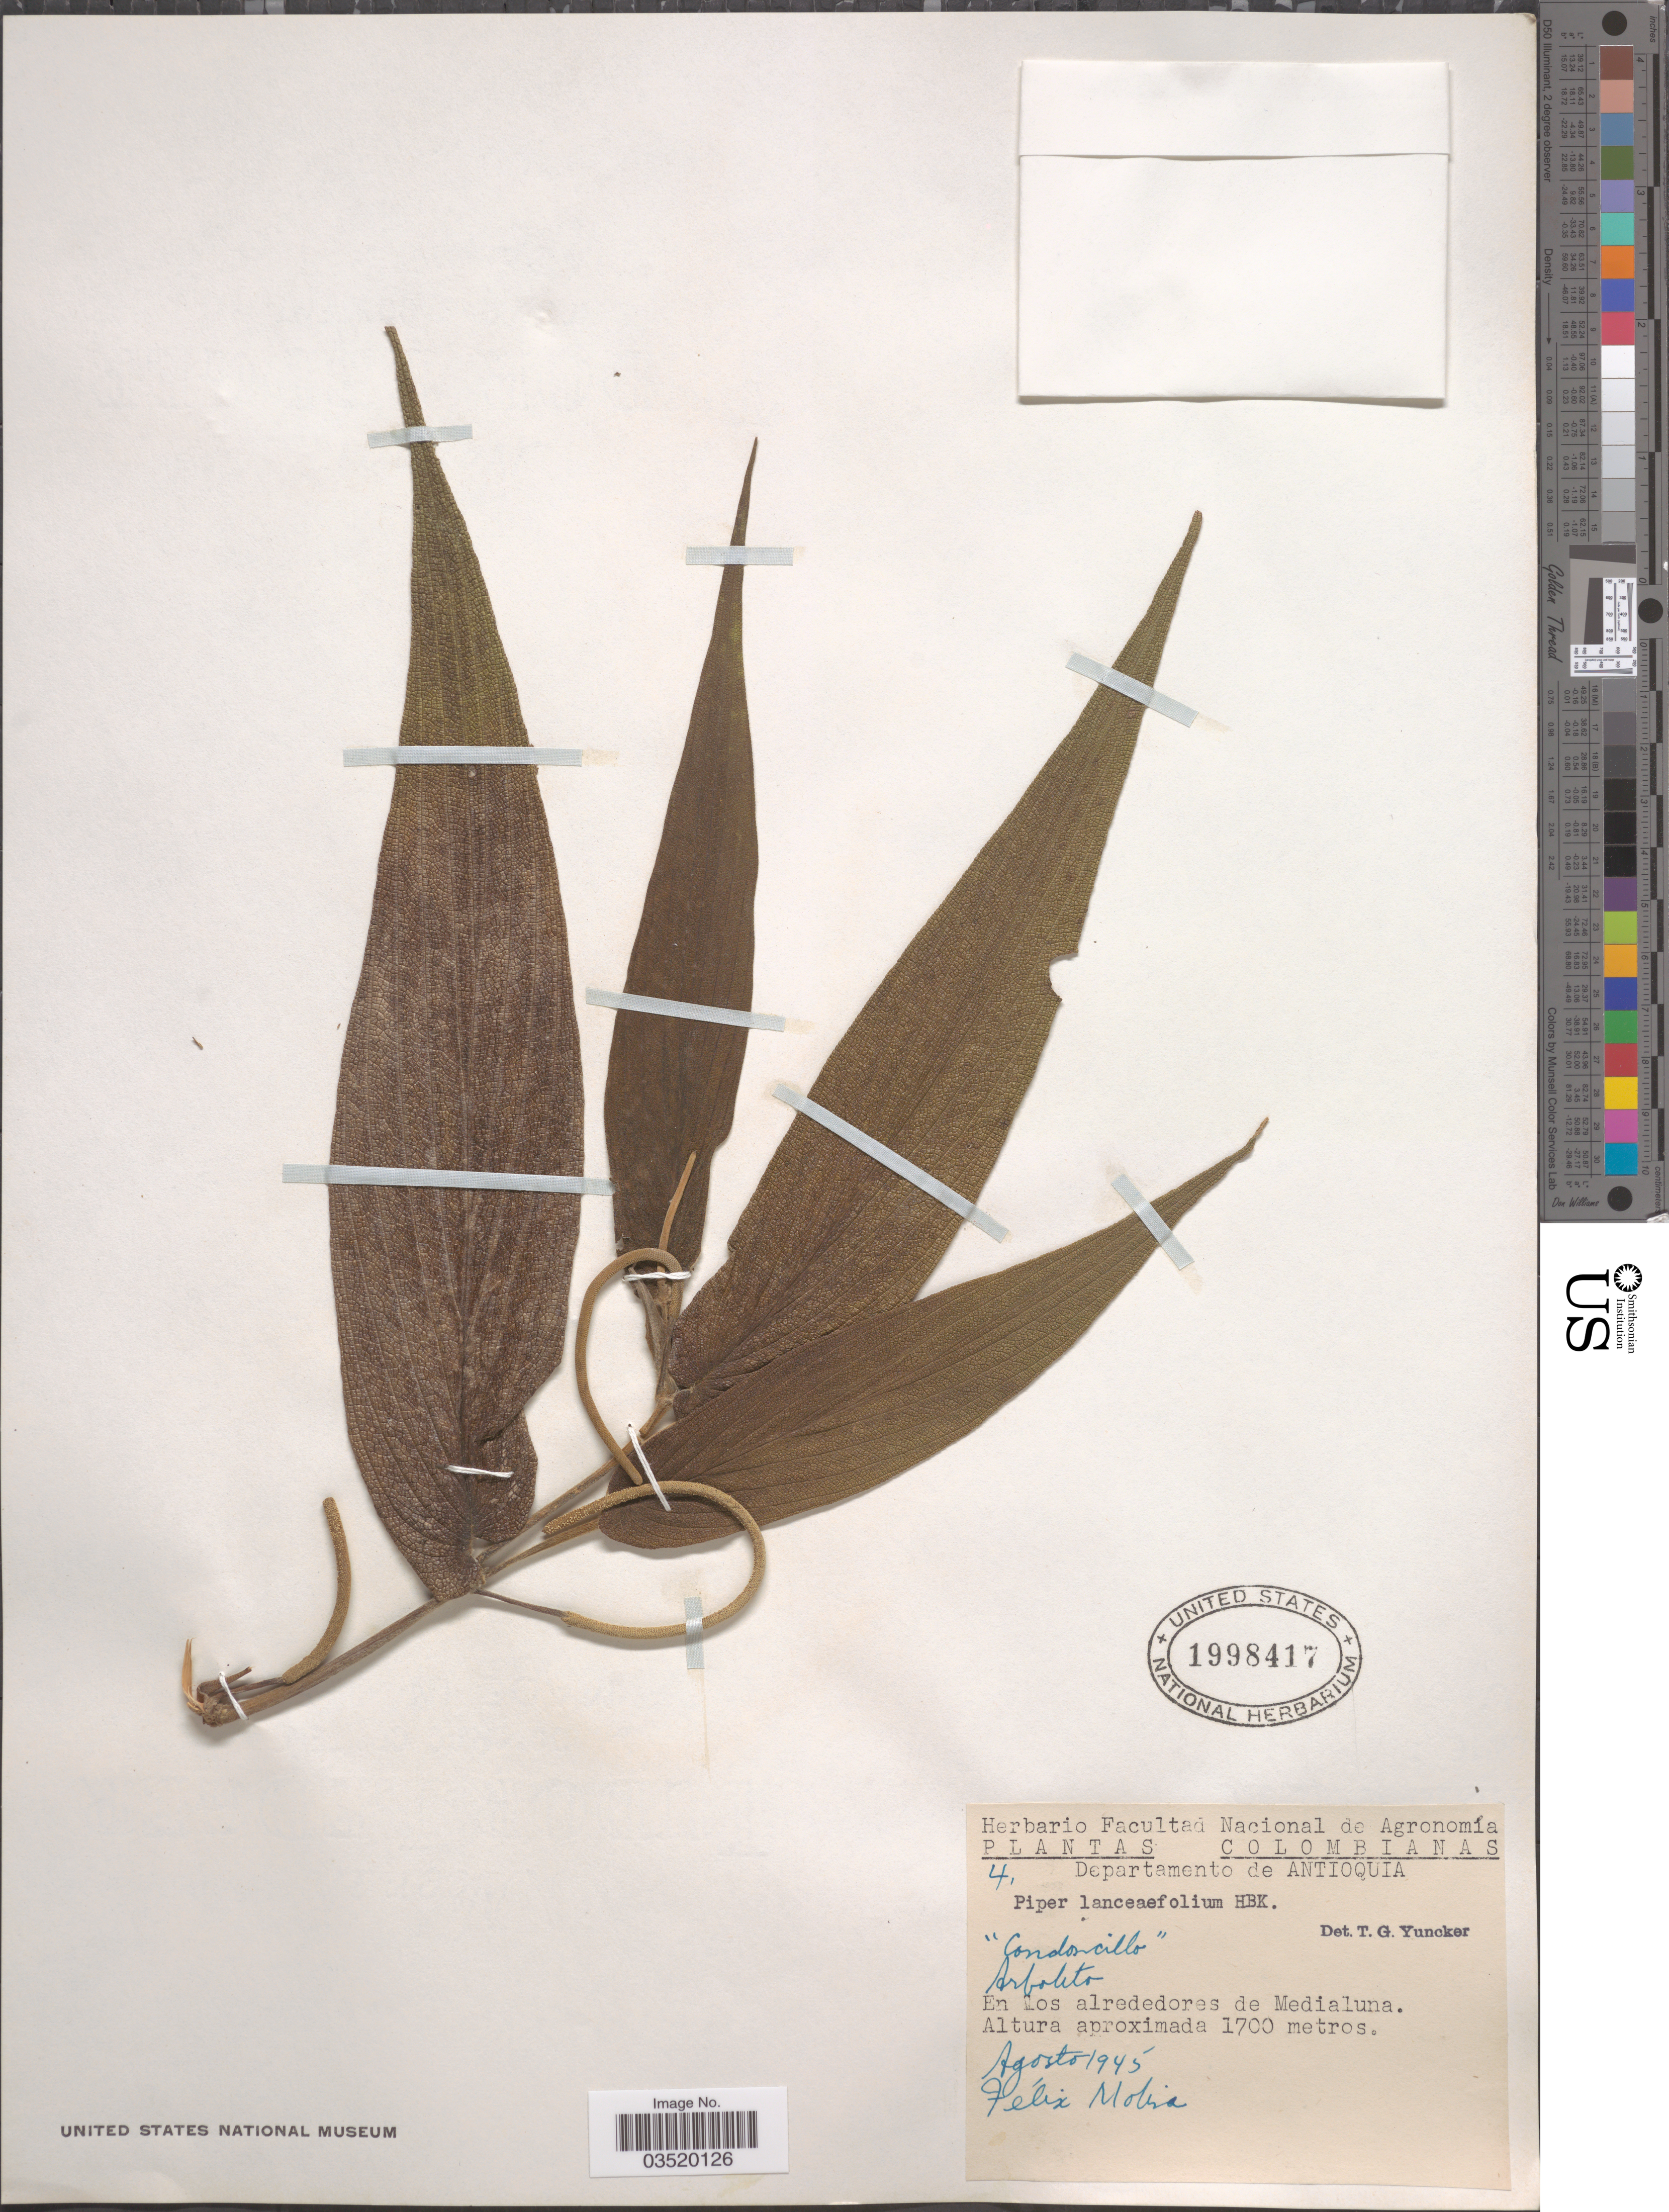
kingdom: Plantae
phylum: Tracheophyta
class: Magnoliopsida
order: Piperales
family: Piperaceae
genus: Piper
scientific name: Piper lanceifolium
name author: Kunth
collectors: F. Molina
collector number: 4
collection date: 1945-08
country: Colombia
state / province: Antioquia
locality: Departamento de Antioquia. En los alrededores de Medialuna.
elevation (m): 1700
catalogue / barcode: US 1998417